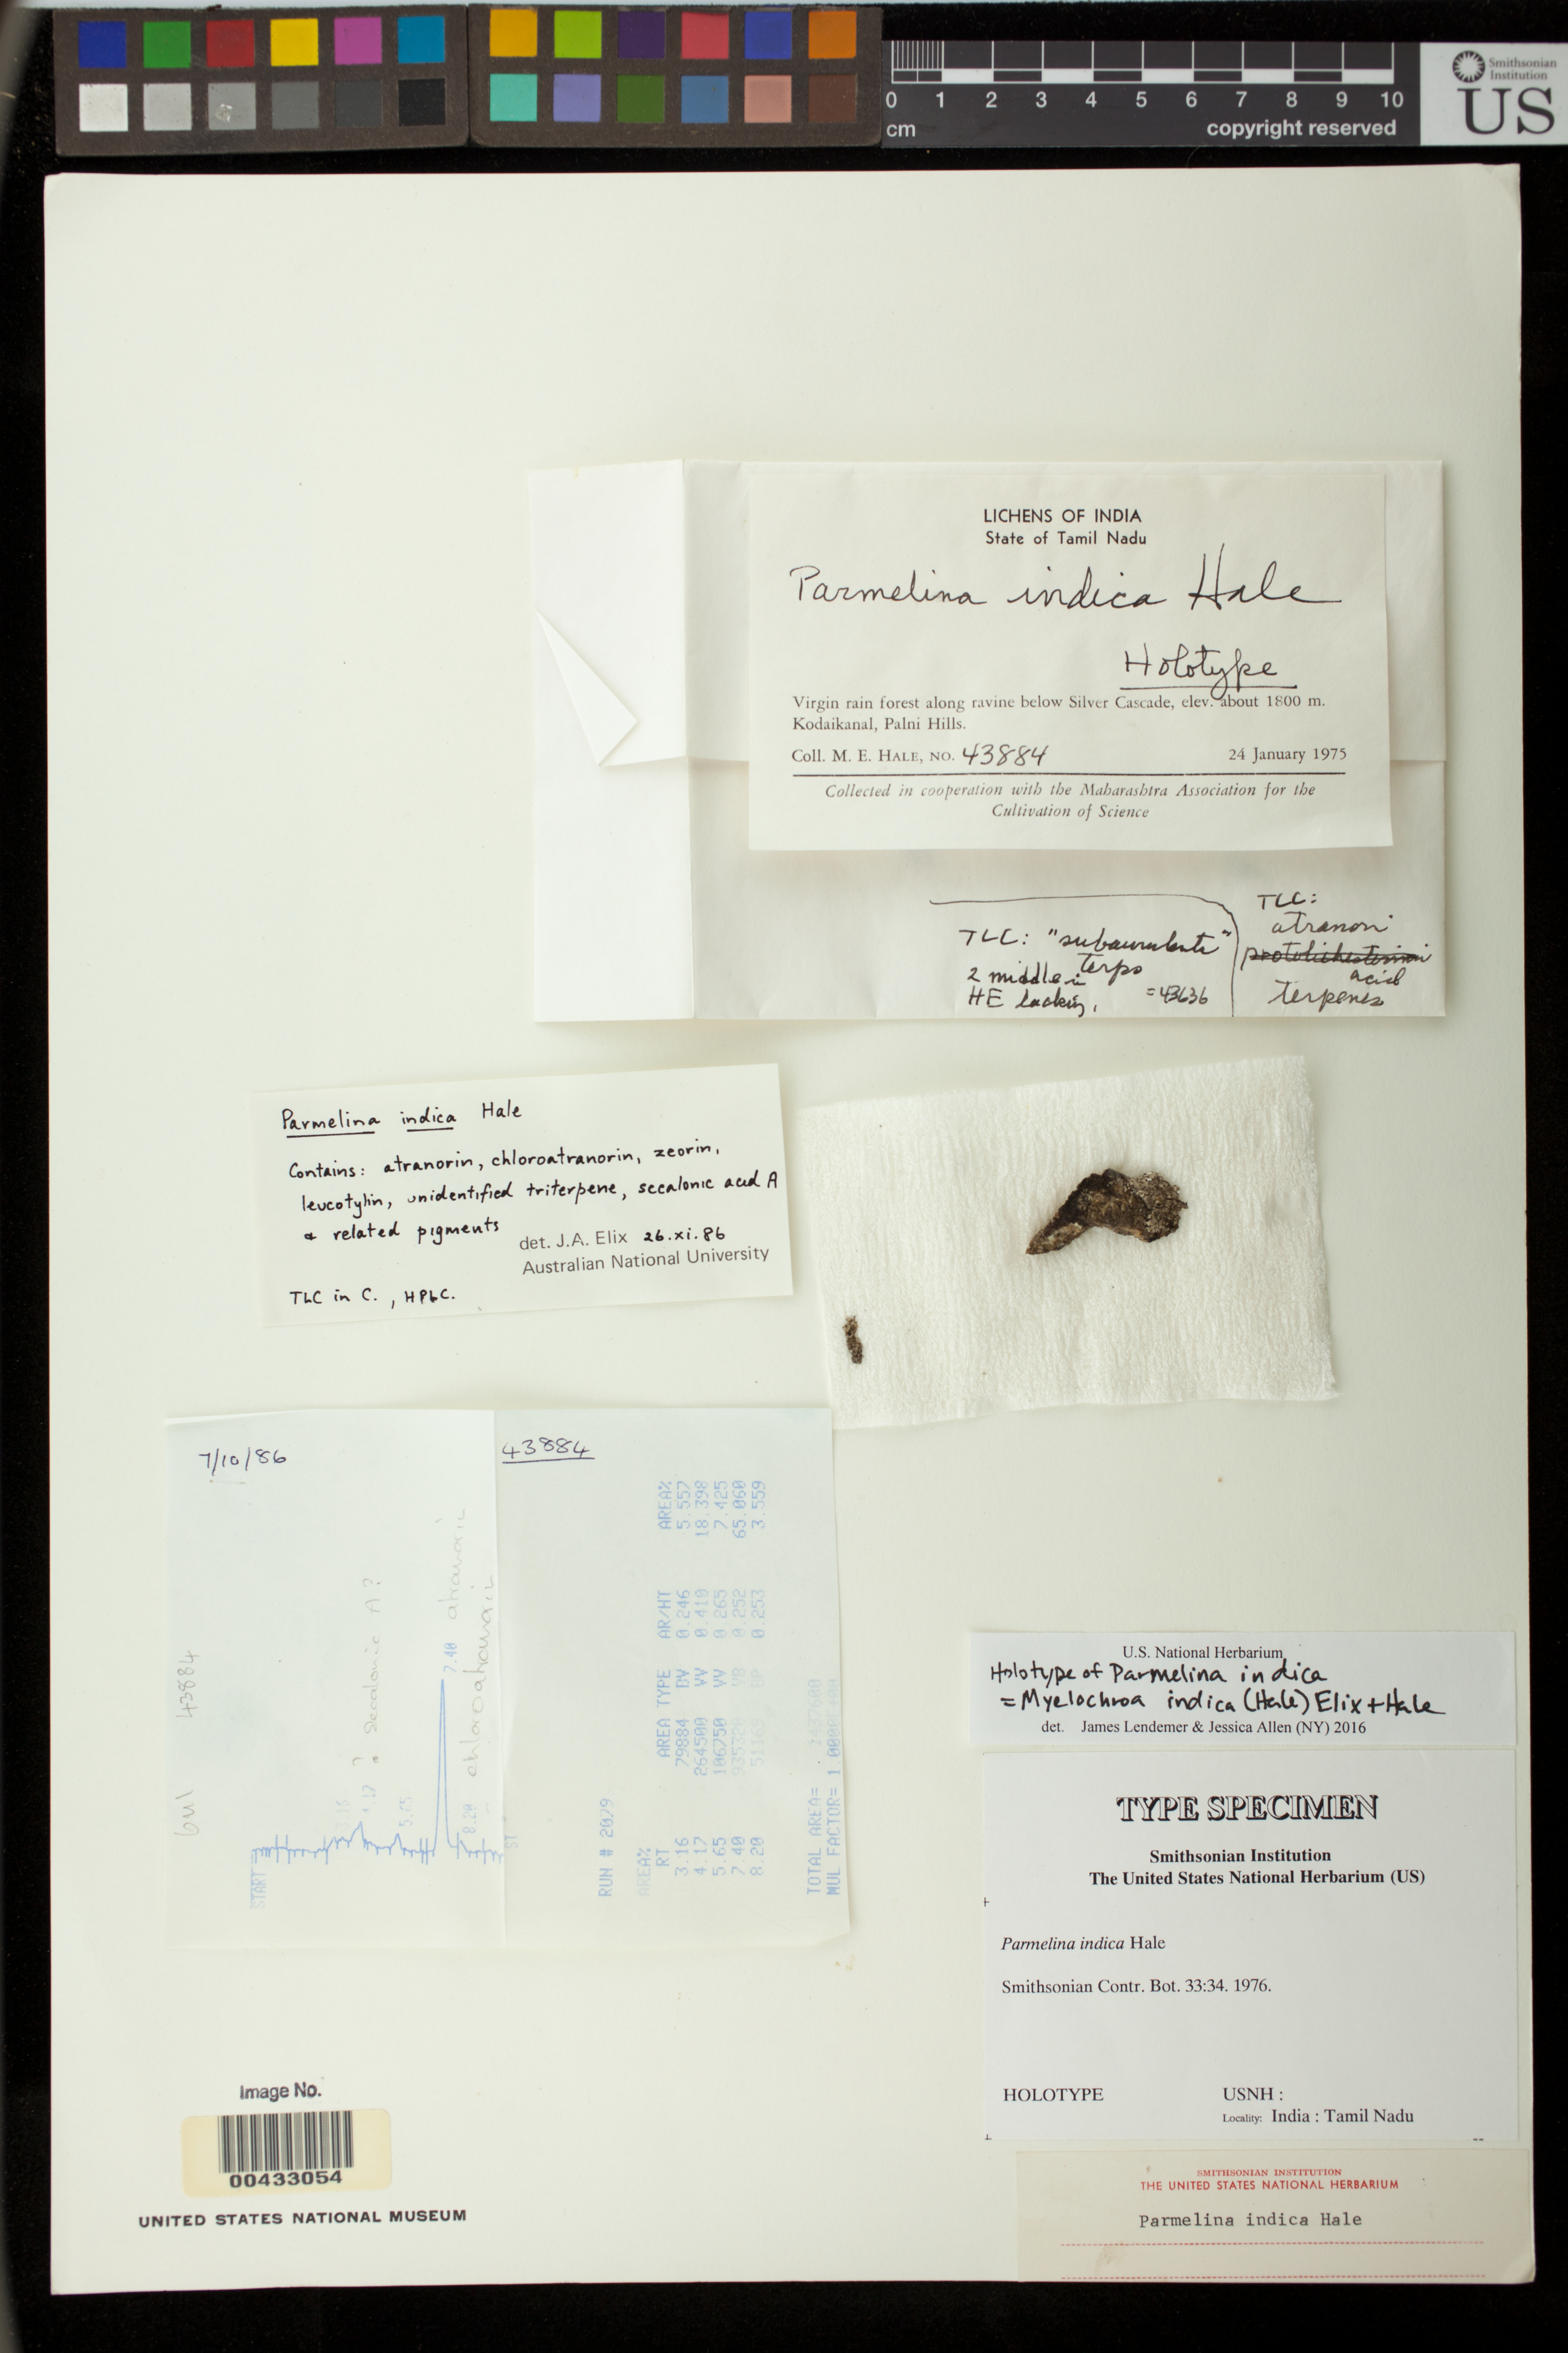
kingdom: Fungi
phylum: Ascomycota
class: Lecanoromycetes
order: Lecanorales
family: Parmeliaceae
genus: Parmelina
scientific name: Parmelina indica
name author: Hale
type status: Holotype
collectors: M. Hale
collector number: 43884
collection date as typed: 24 Jan 1975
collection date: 1975-01-24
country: India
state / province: Tamil Nadu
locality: Below Silver Cascade, Kodai Kanal, Palni Hills.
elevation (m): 1800